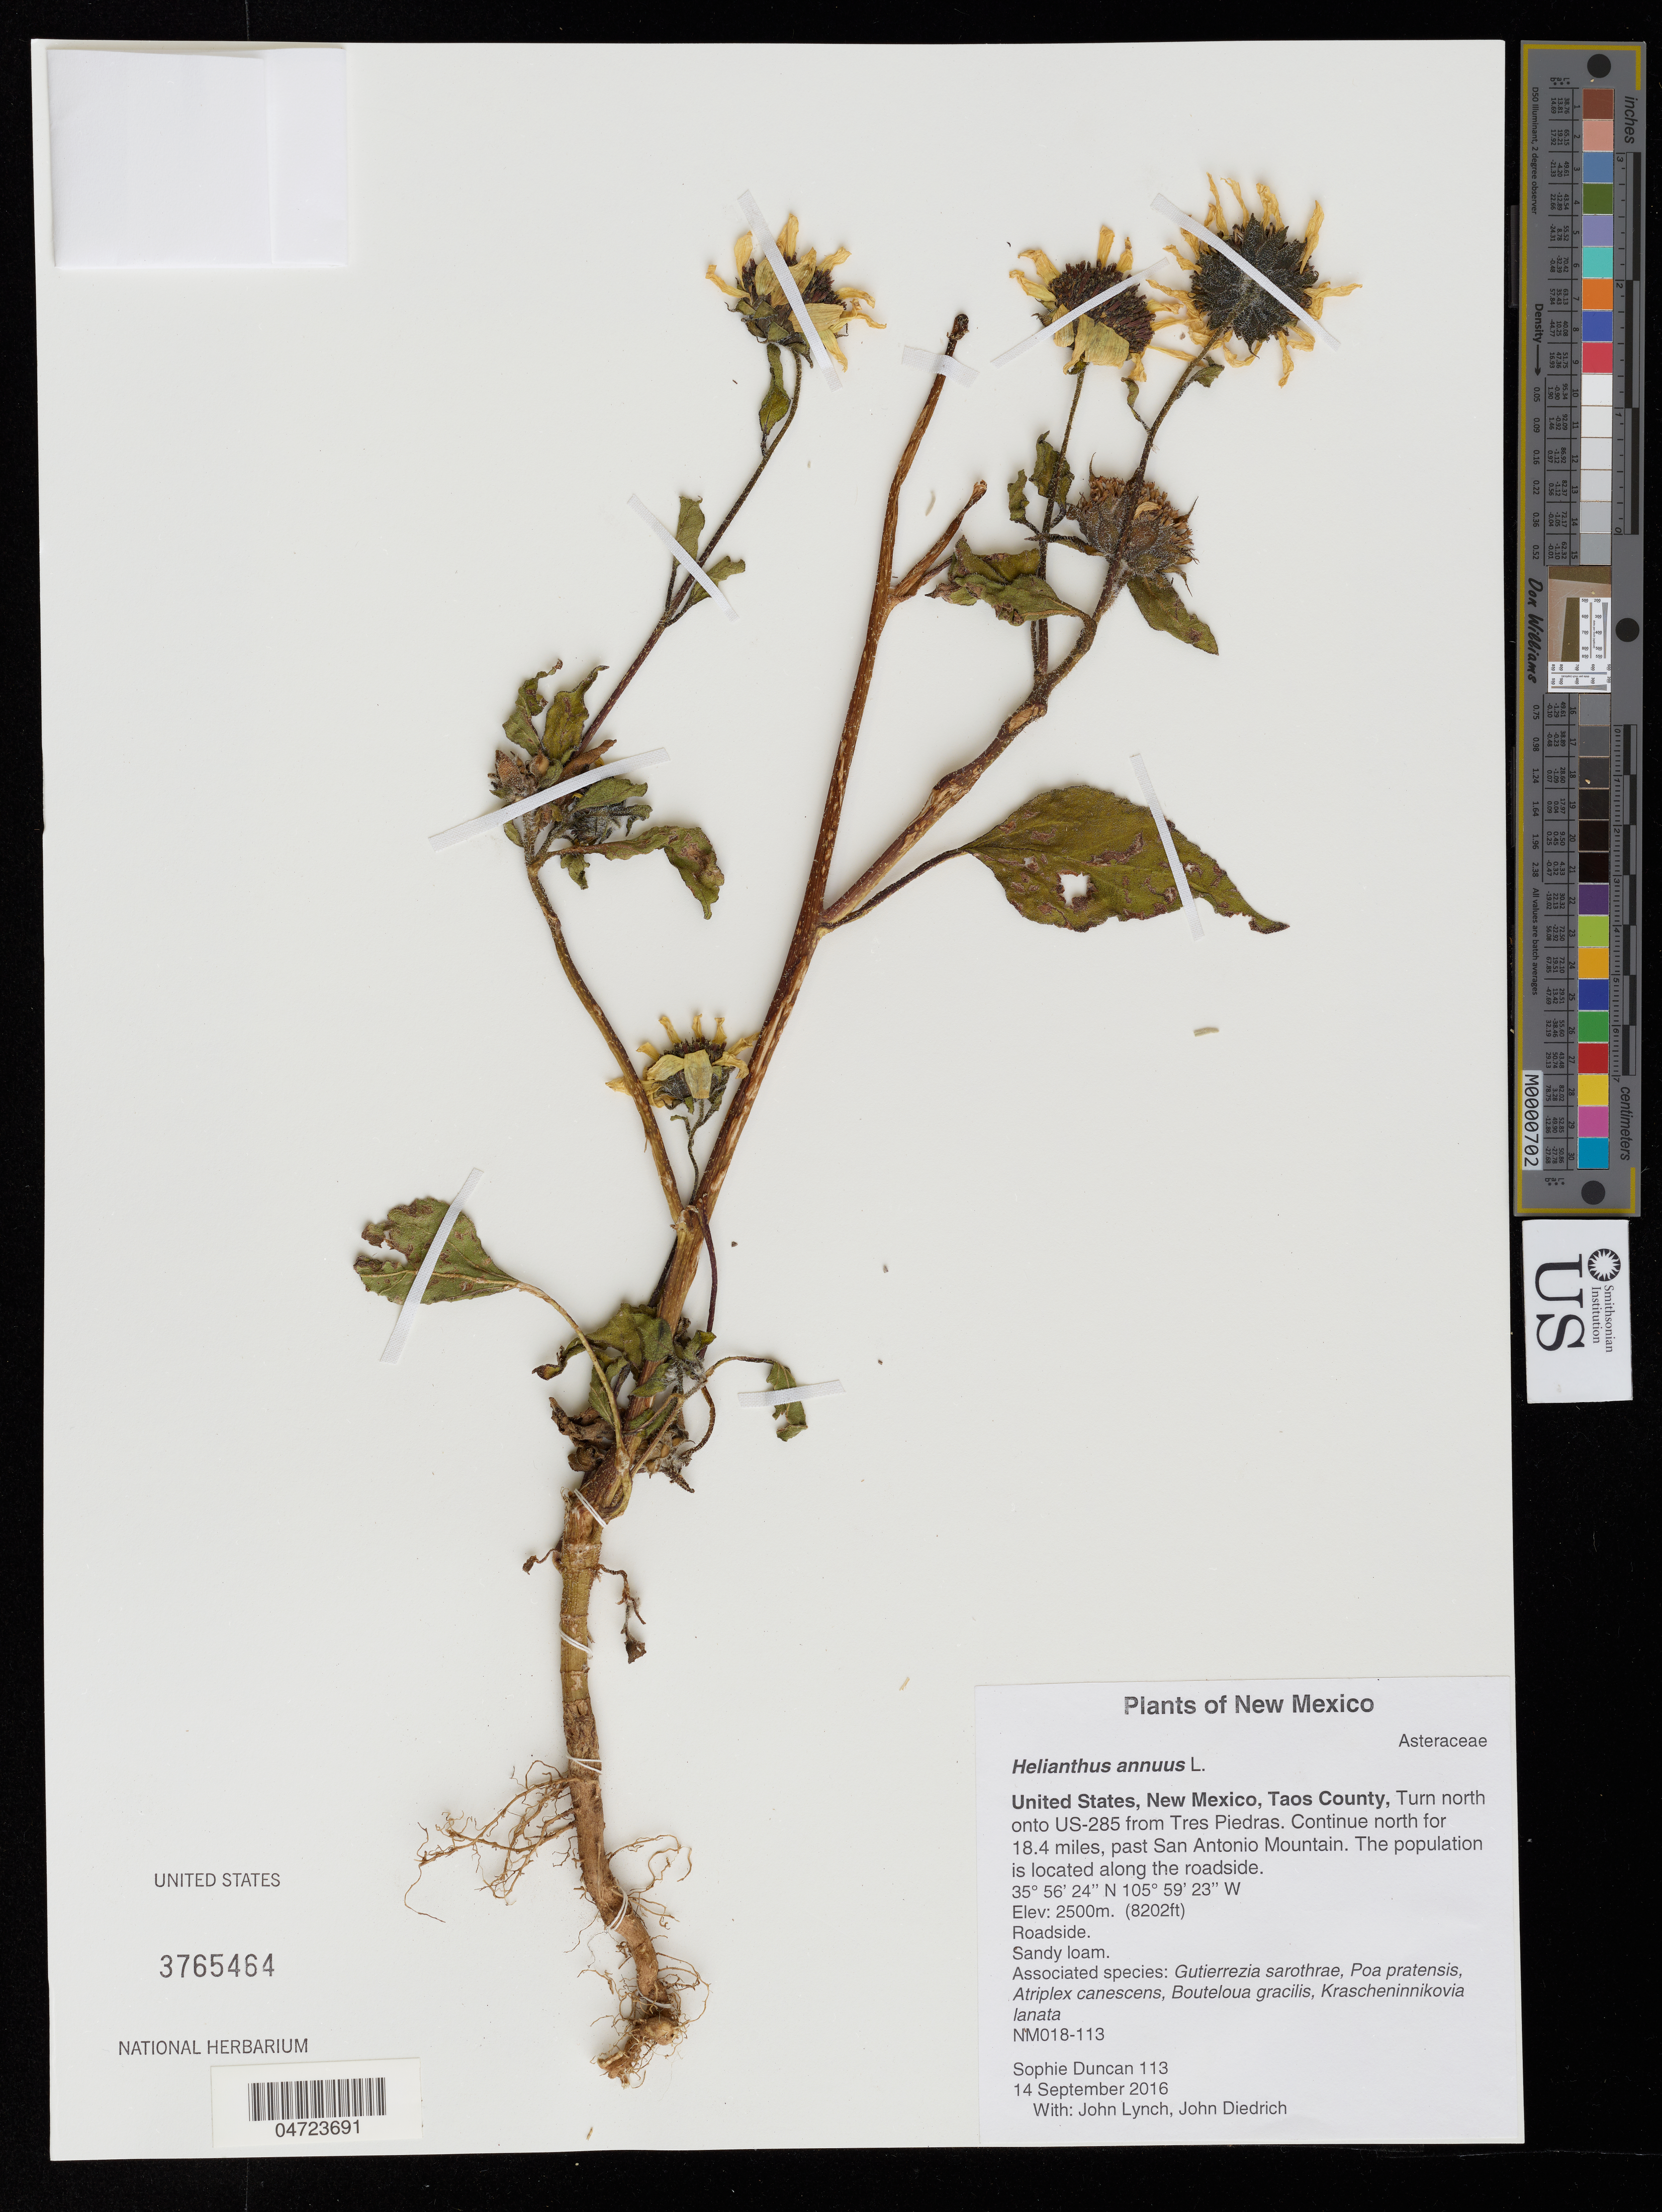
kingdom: Plantae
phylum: Tracheophyta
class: Magnoliopsida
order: Asterales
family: Asteraceae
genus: Helianthus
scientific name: Helianthus annuus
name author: L.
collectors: S. Duncan, J. Lynch & J. Diedrich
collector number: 113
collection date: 2016-09-14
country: United States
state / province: New Mexico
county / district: Taos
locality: Taos County. Turn north onto US-285 from Tres Piedras. Continue north for 18.4 miles, past San Antonio Mountain. The population is located along the roadside.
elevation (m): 2500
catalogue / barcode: US 3765464